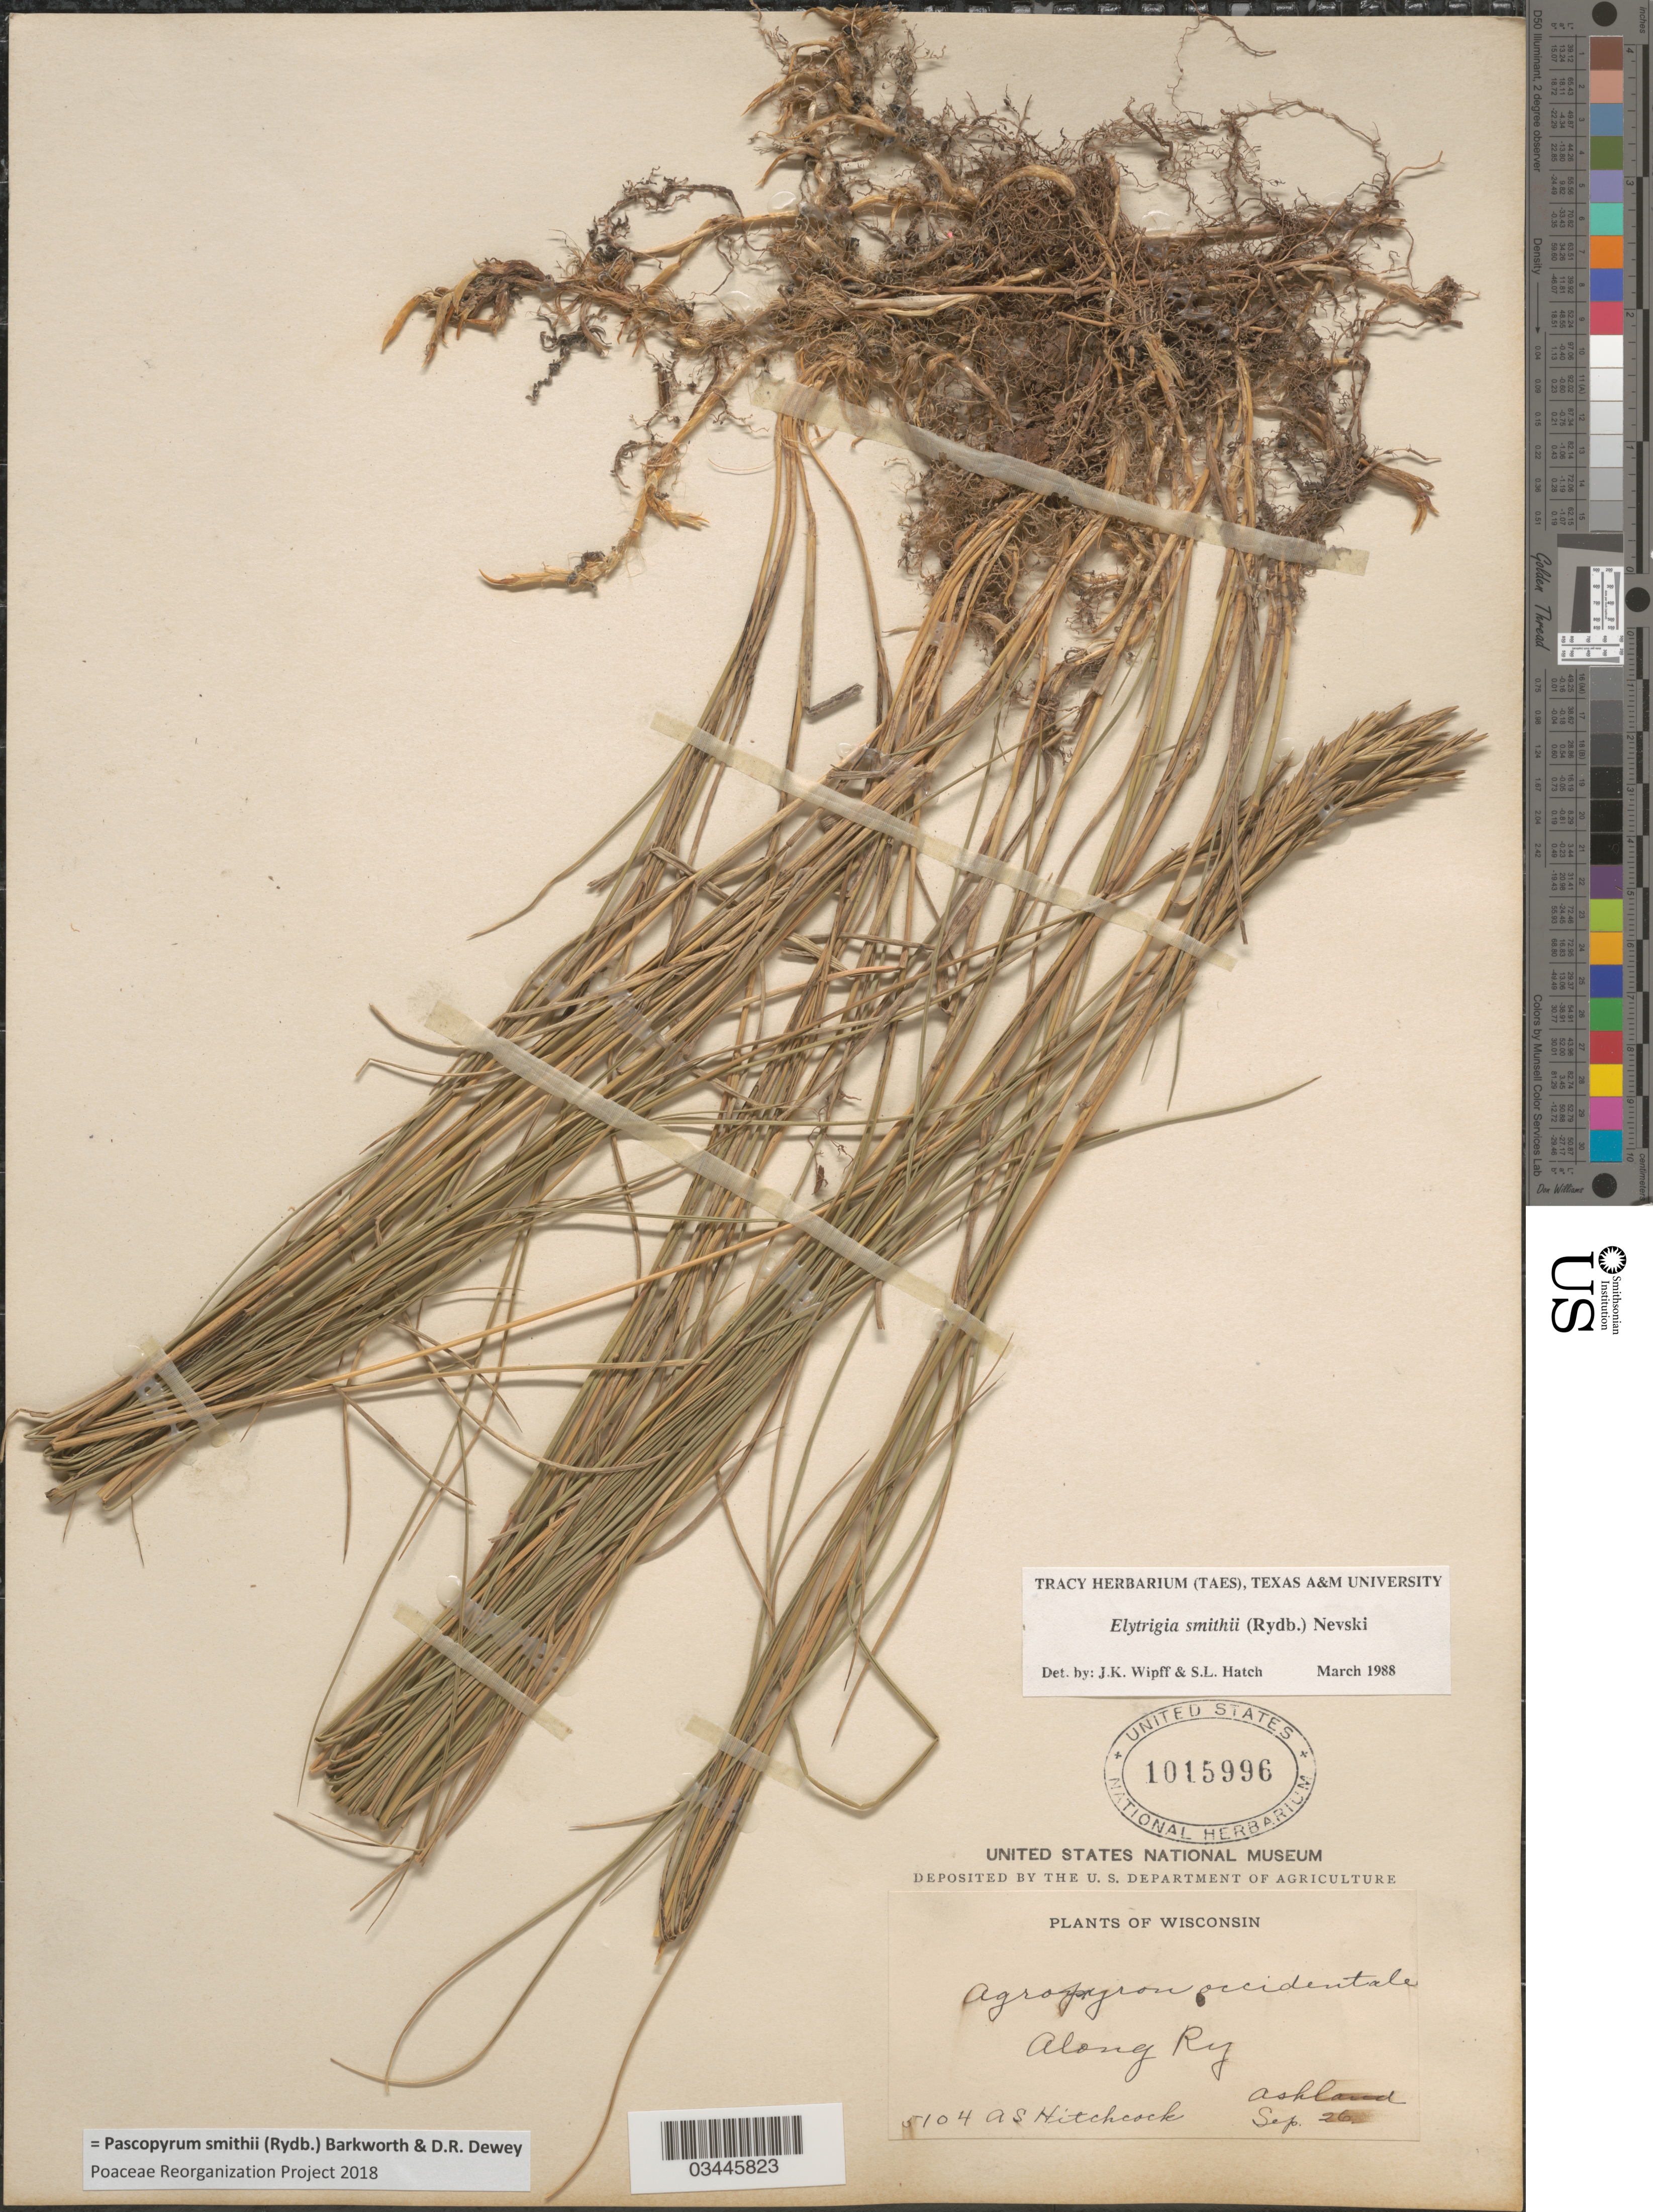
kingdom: Plantae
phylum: Tracheophyta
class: Liliopsida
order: Poales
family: Poaceae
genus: Pascopyrum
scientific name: Pascopyrum smithii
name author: (Rydb.) Barkworth & Dewey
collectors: A. S. Hitchcock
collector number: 5104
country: United States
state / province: Wisconsin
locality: Along Ry. Ashland.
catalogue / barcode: US 1015996